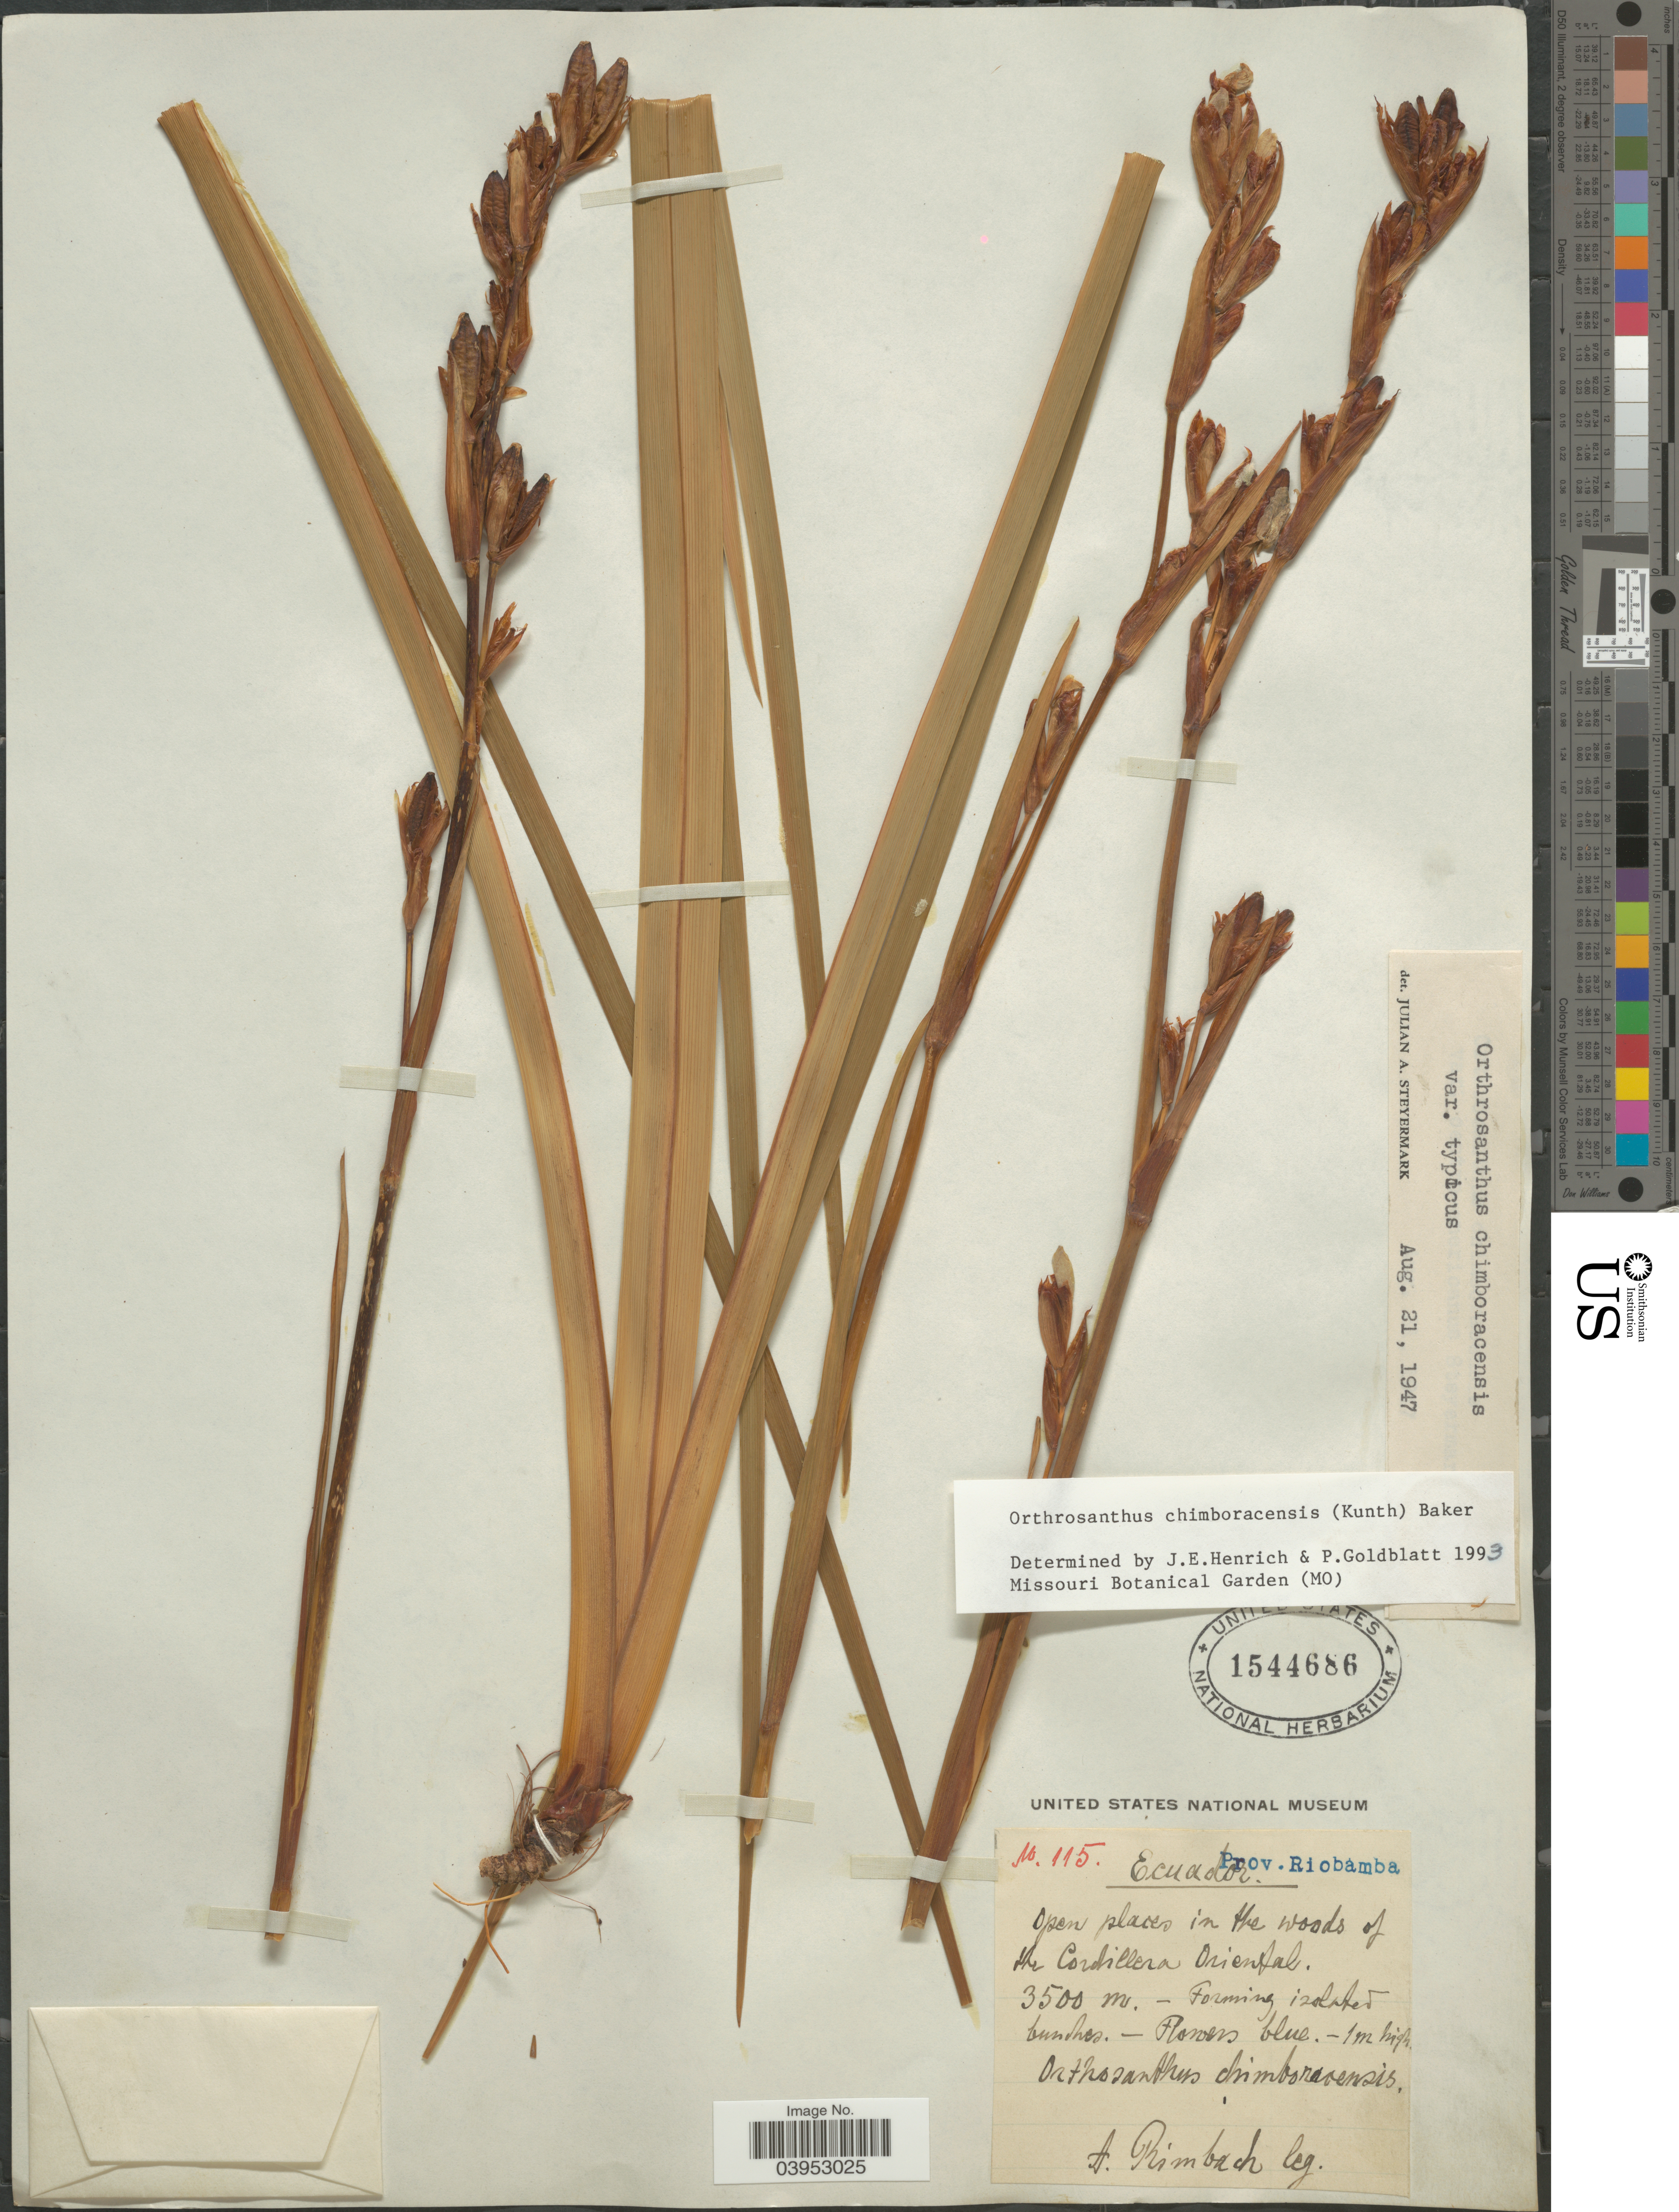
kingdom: Plantae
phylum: Tracheophyta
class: Liliopsida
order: Asparagales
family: Iridaceae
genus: Orthrosanthus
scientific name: Orthrosanthus chimboracensis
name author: (Kunth) Baker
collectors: A. Rimbach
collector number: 115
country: Ecuador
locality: Prov. Riobamba. Open places in the woods of the Cordillera Oriental.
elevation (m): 3500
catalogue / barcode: US 1544686